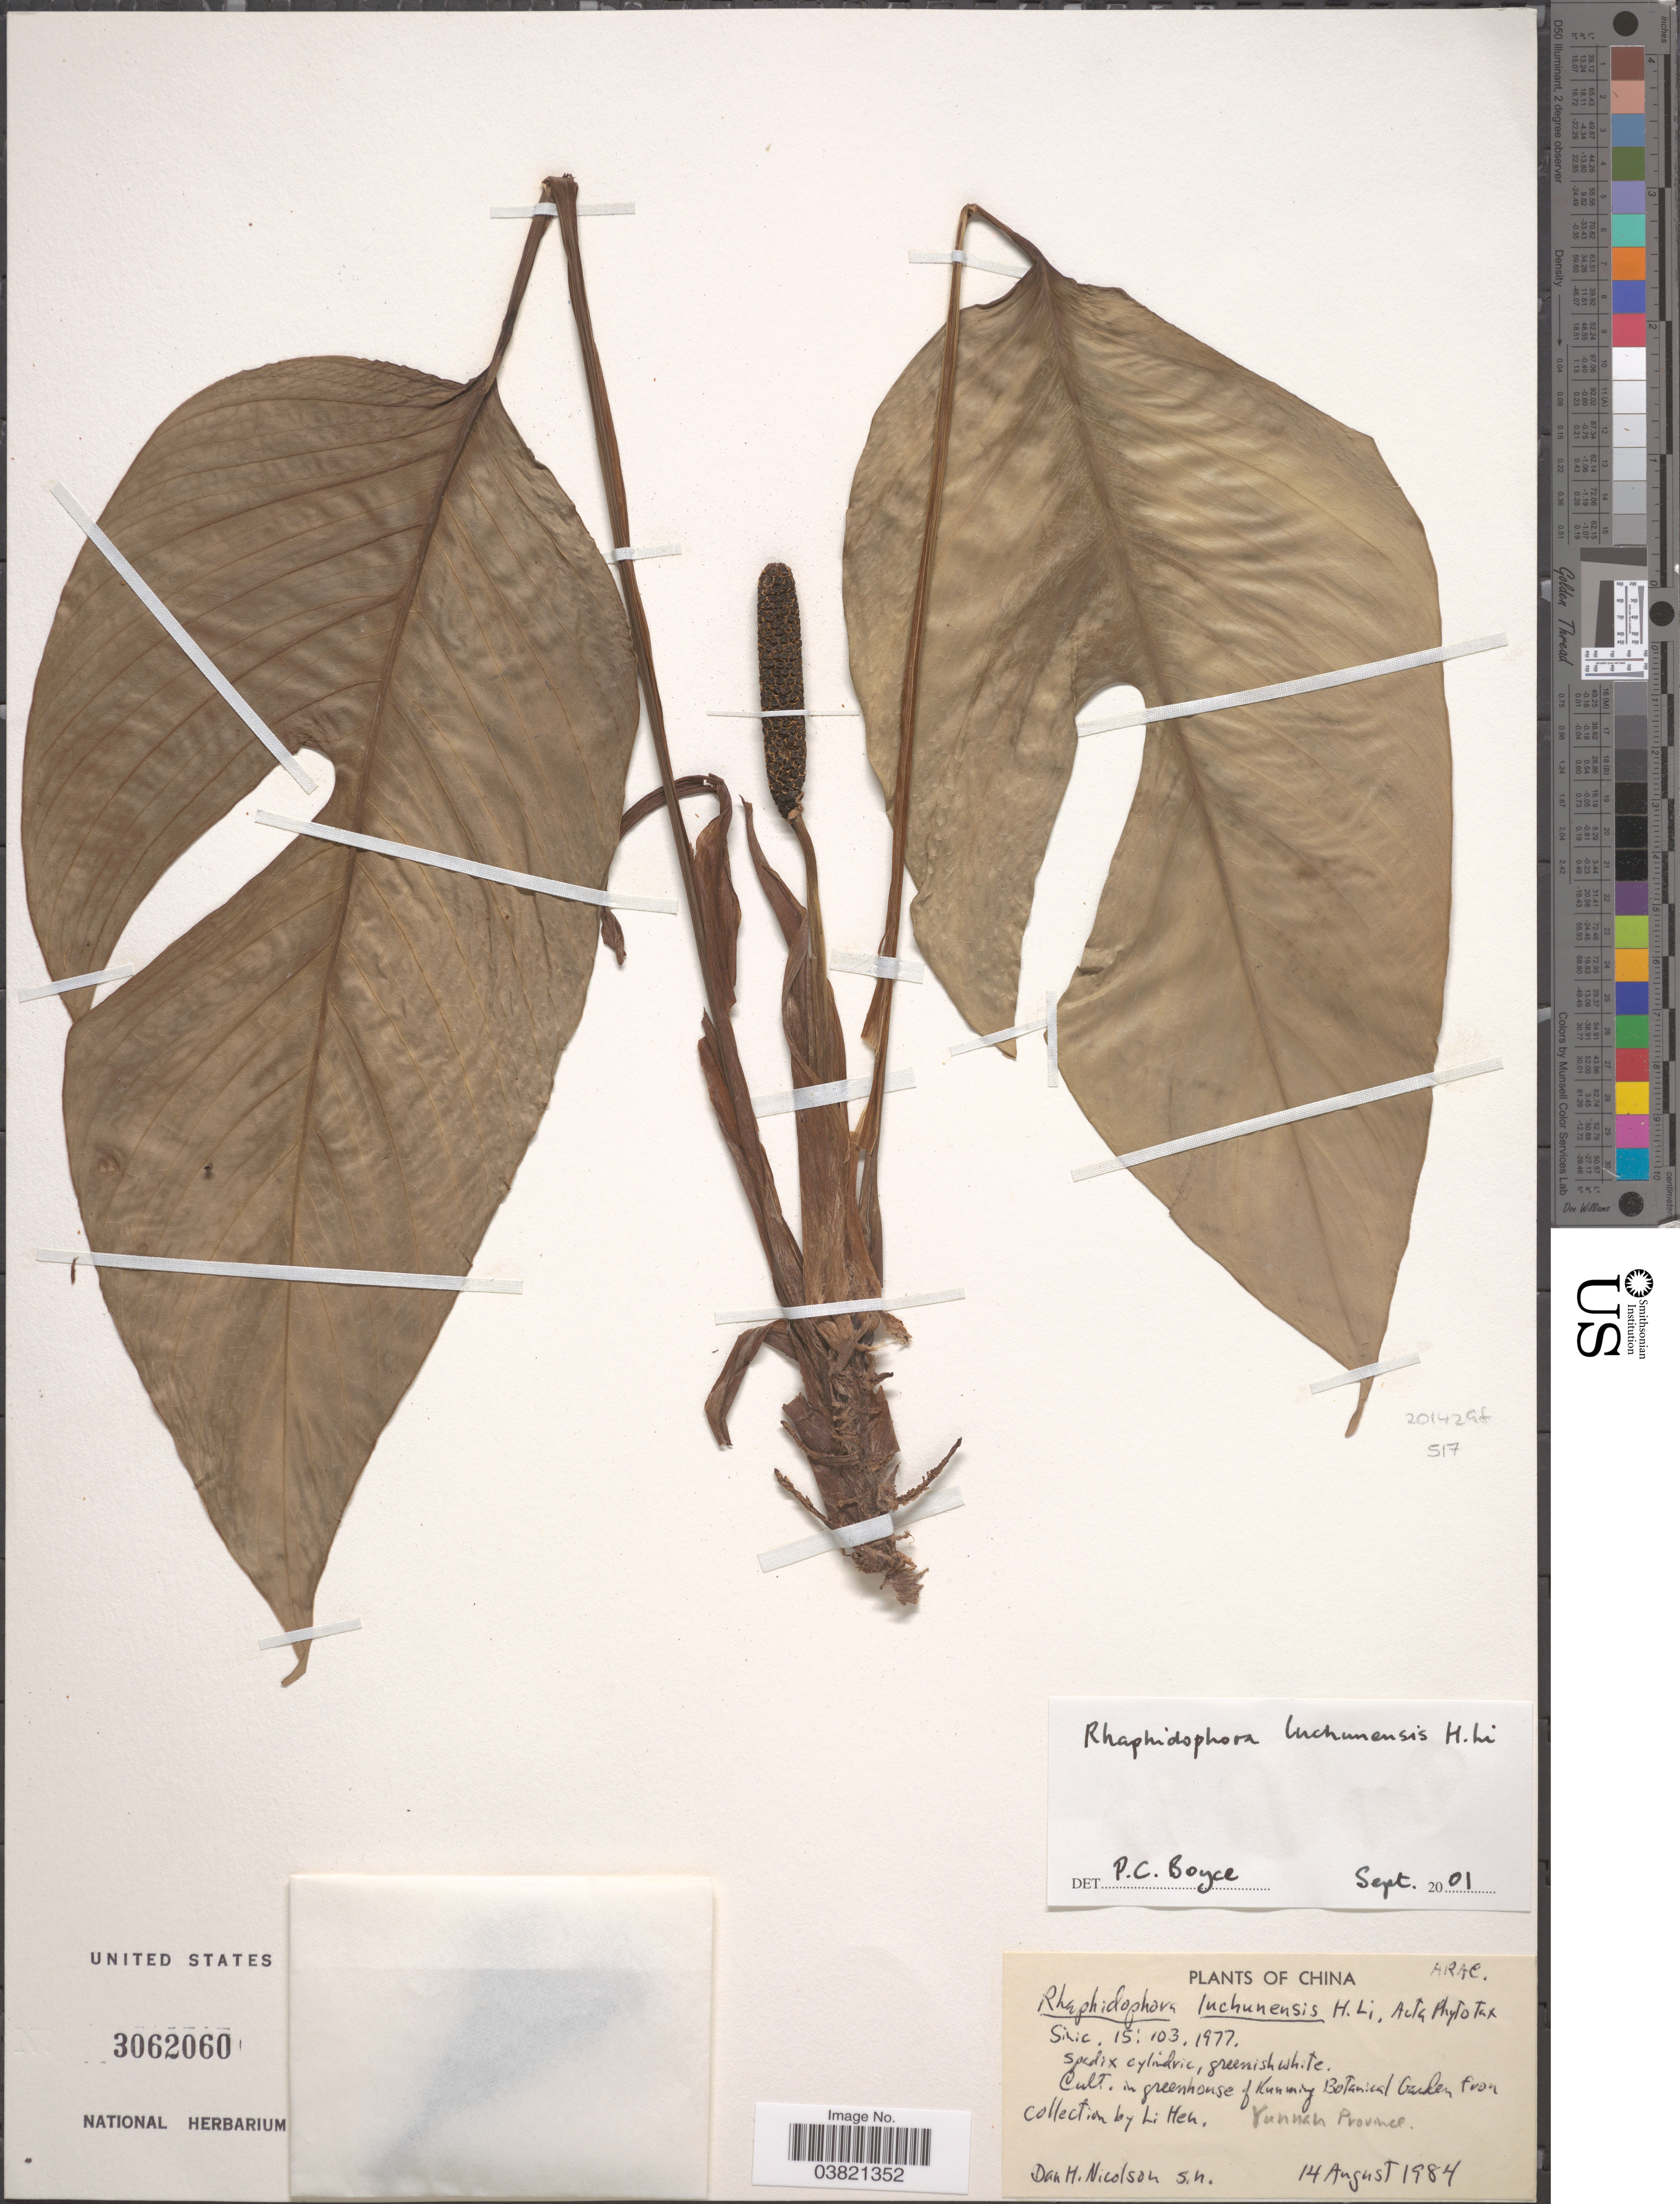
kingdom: Plantae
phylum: Tracheophyta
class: Liliopsida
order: Alismatales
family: Araceae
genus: Rhaphidophora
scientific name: Rhaphidophora luchunensis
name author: H. Li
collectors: D. H. Nicolson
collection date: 1984-08-14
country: China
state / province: Yunnan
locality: In greenhouse of Kunming Botanical Garden.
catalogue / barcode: US 3062060